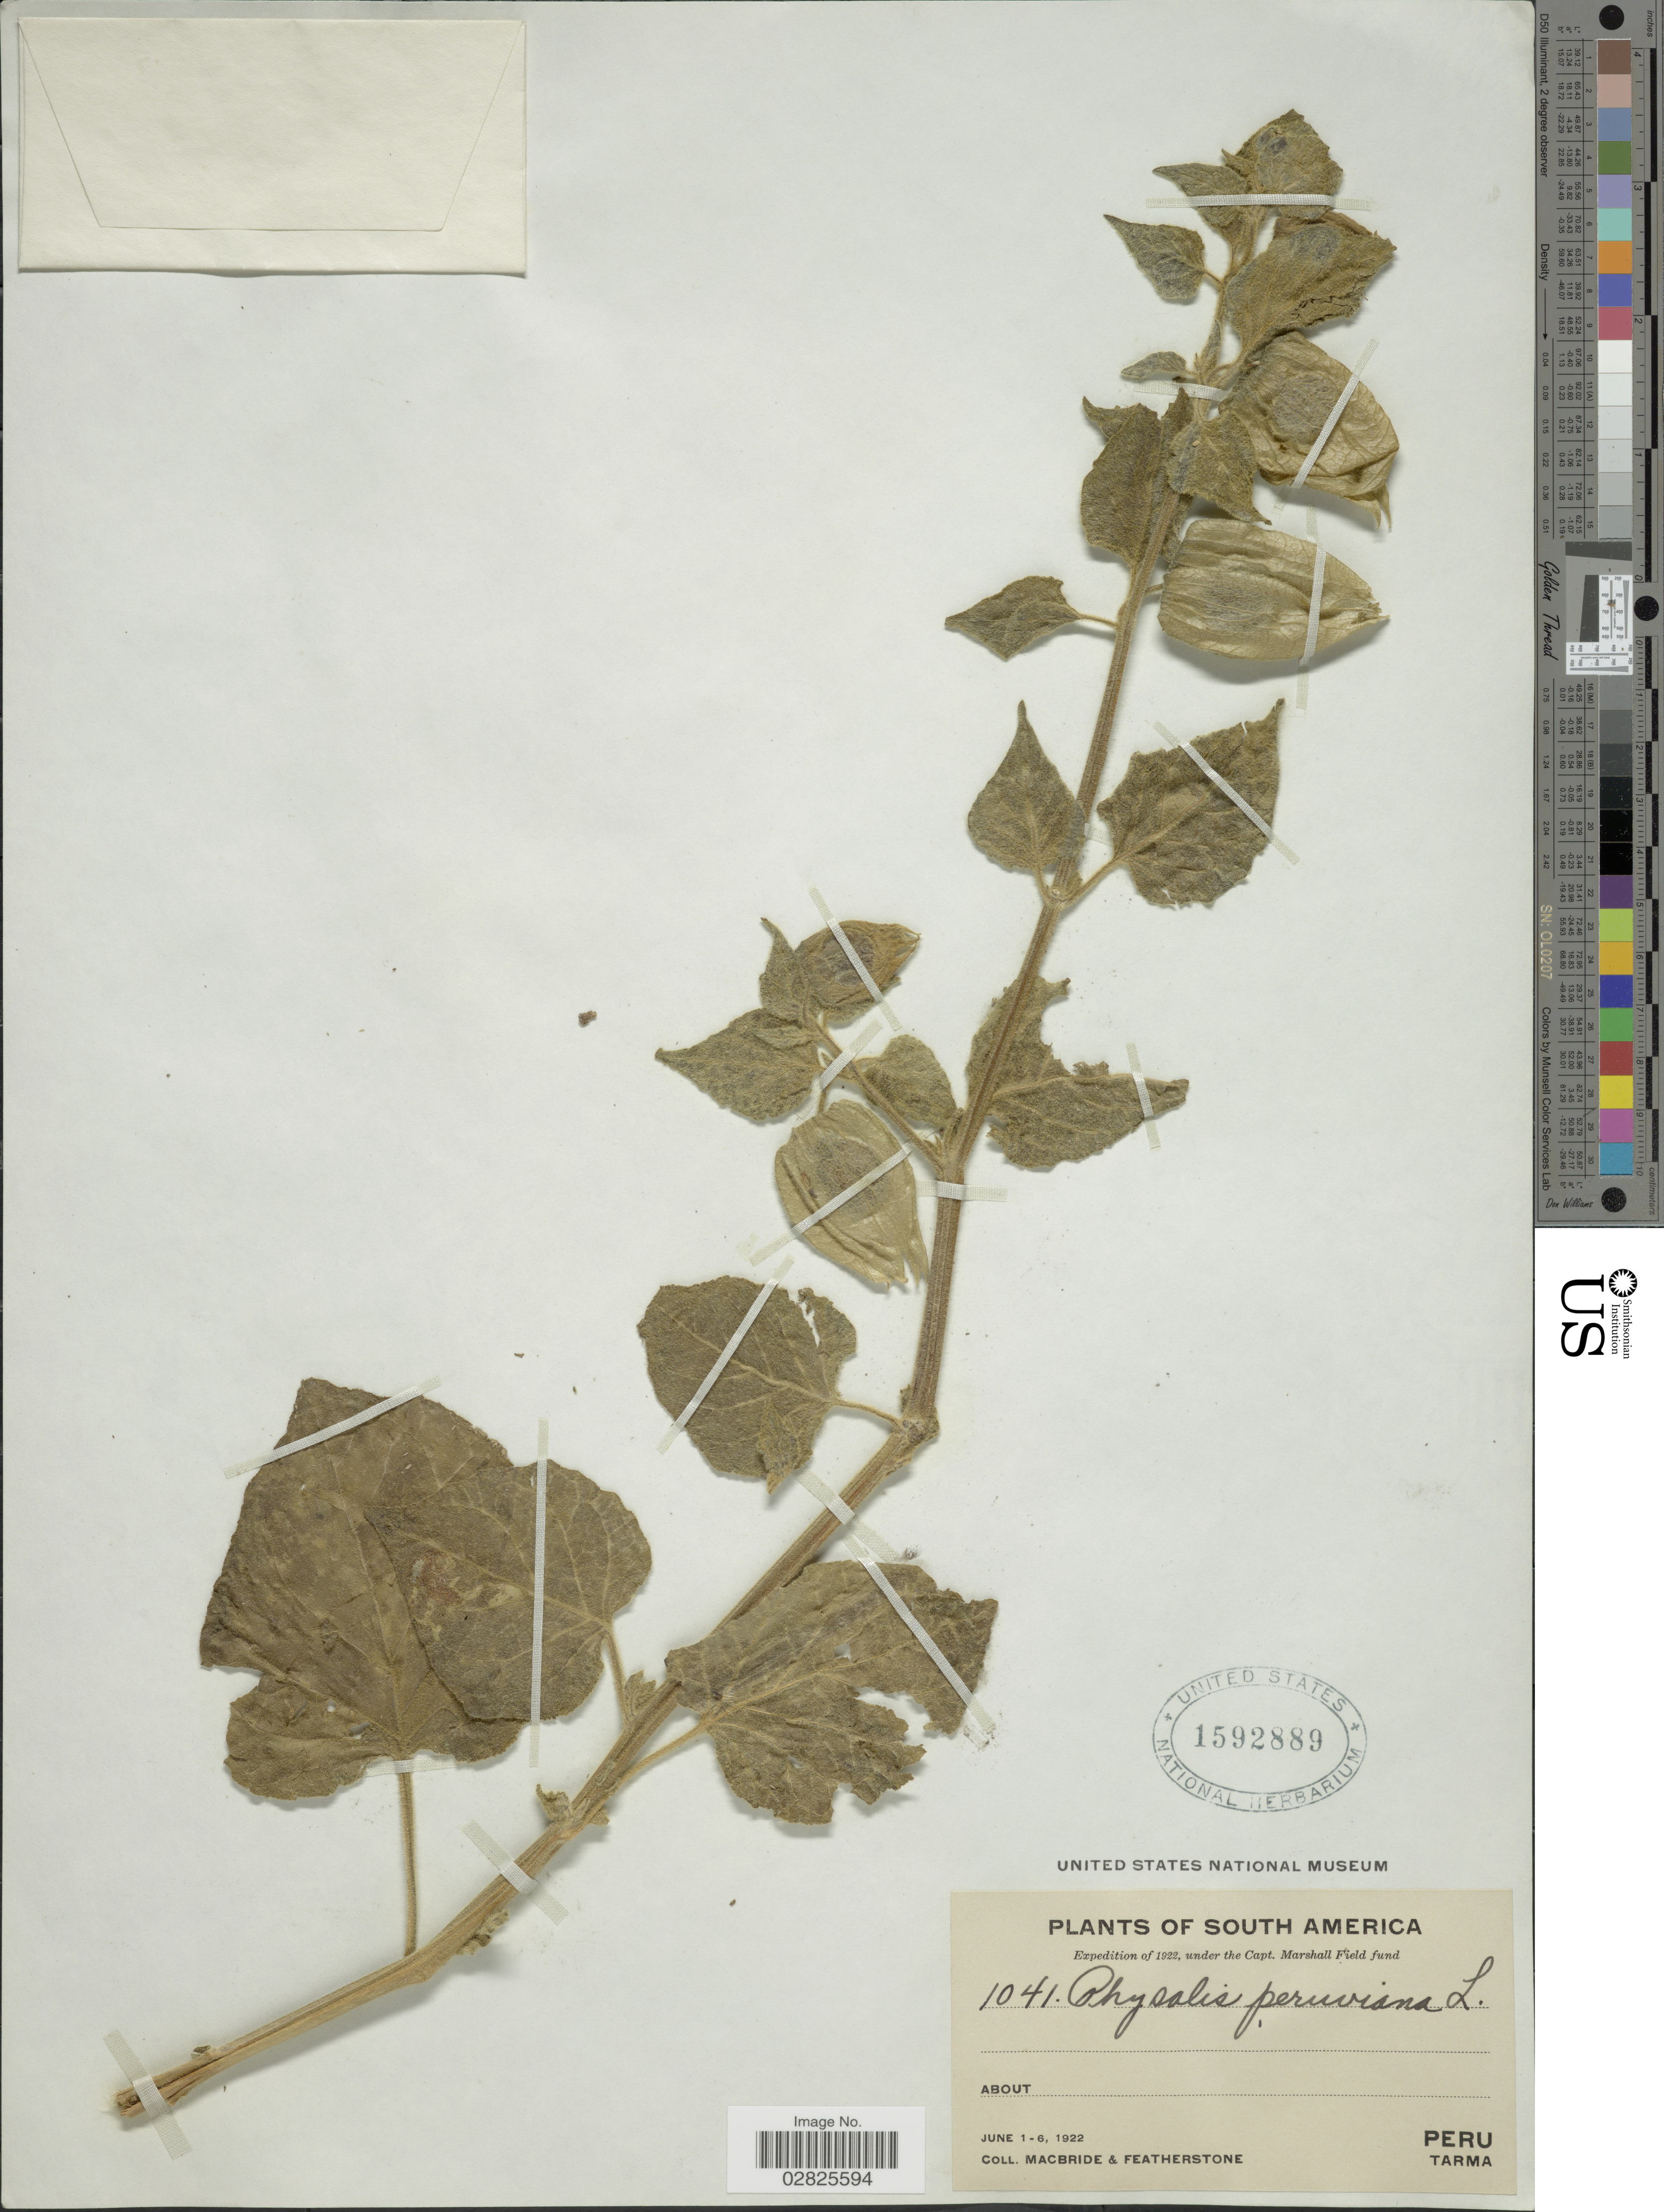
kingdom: Plantae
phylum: Tracheophyta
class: Magnoliopsida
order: Solanales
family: Solanaceae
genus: Physalis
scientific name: Physalis peruviana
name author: L.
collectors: Macbride, -- & -. Featherstone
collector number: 1041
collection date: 1922-06-01/1922-06-06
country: Peru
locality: Tarma.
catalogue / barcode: US 1592889